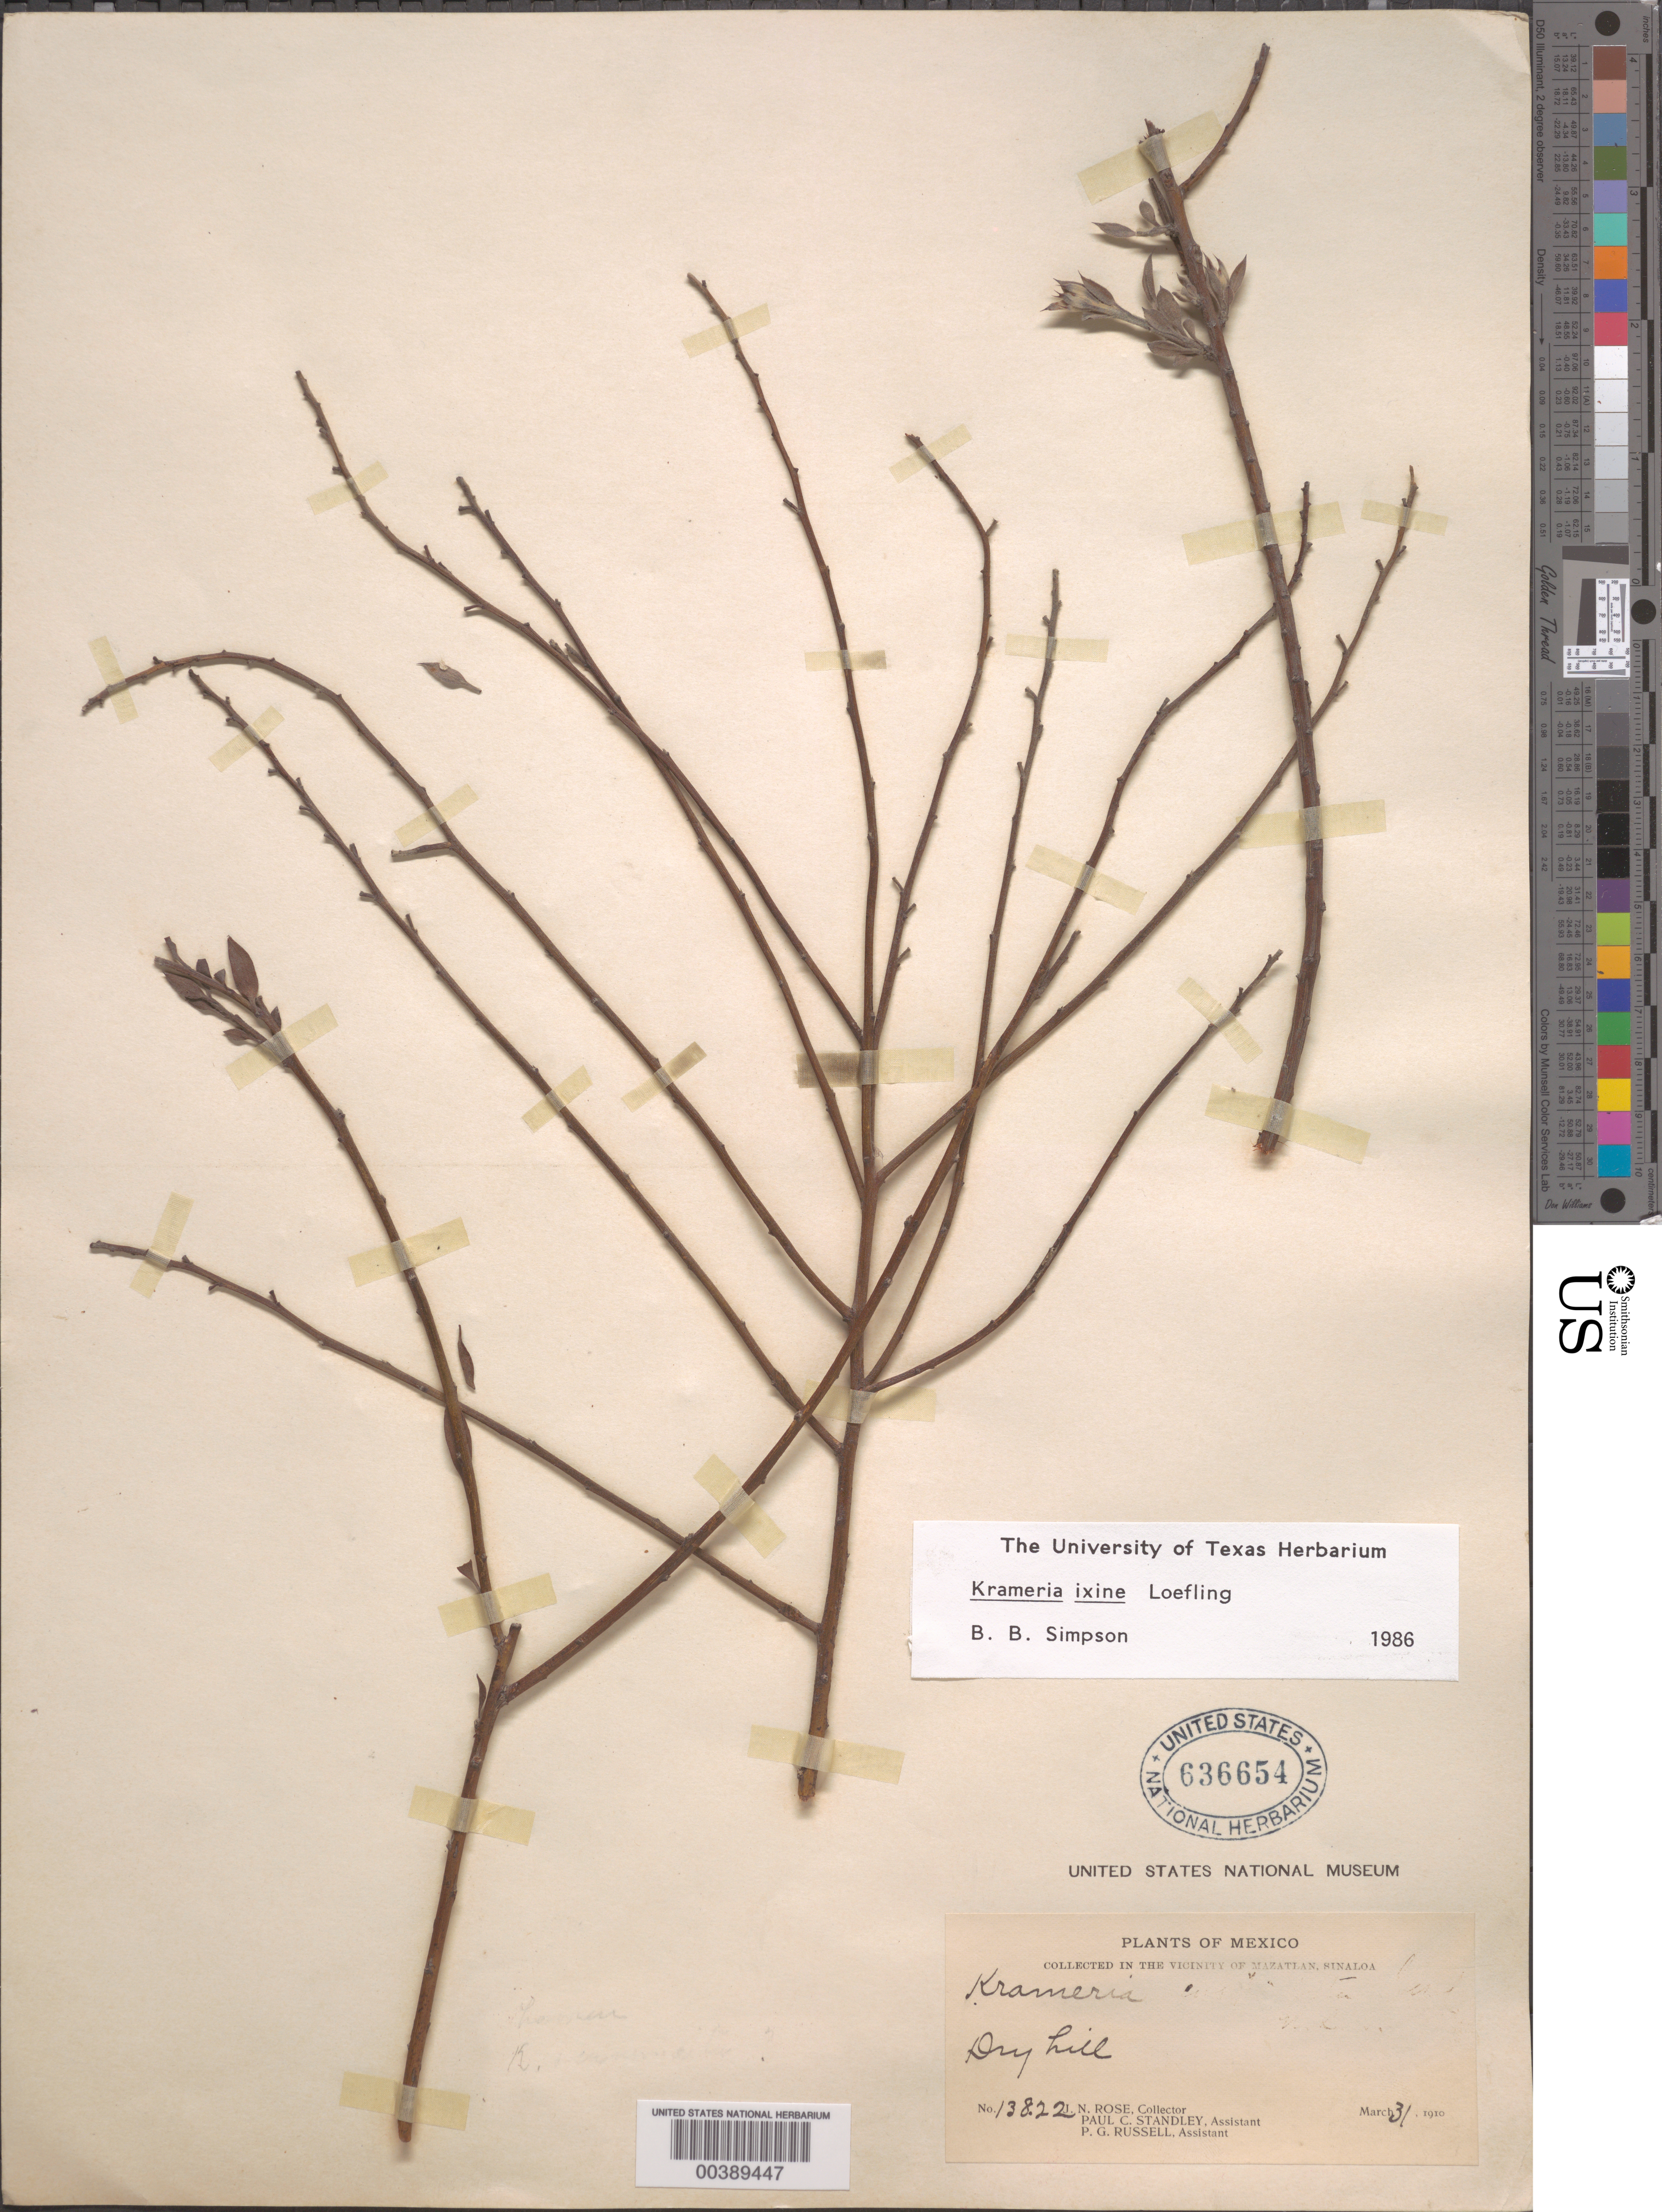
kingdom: Plantae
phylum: Tracheophyta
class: Magnoliopsida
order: Zygophyllales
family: Krameriaceae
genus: Krameria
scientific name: Krameria ixine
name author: L.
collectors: J. N. Rose, P. C. Standley & P. G. Russell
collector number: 13822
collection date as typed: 31 Mar 1910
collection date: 1910-03-31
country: Mexico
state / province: Sinaloa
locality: Vicinity of Mazatlan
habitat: Dry hill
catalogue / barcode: US 636654